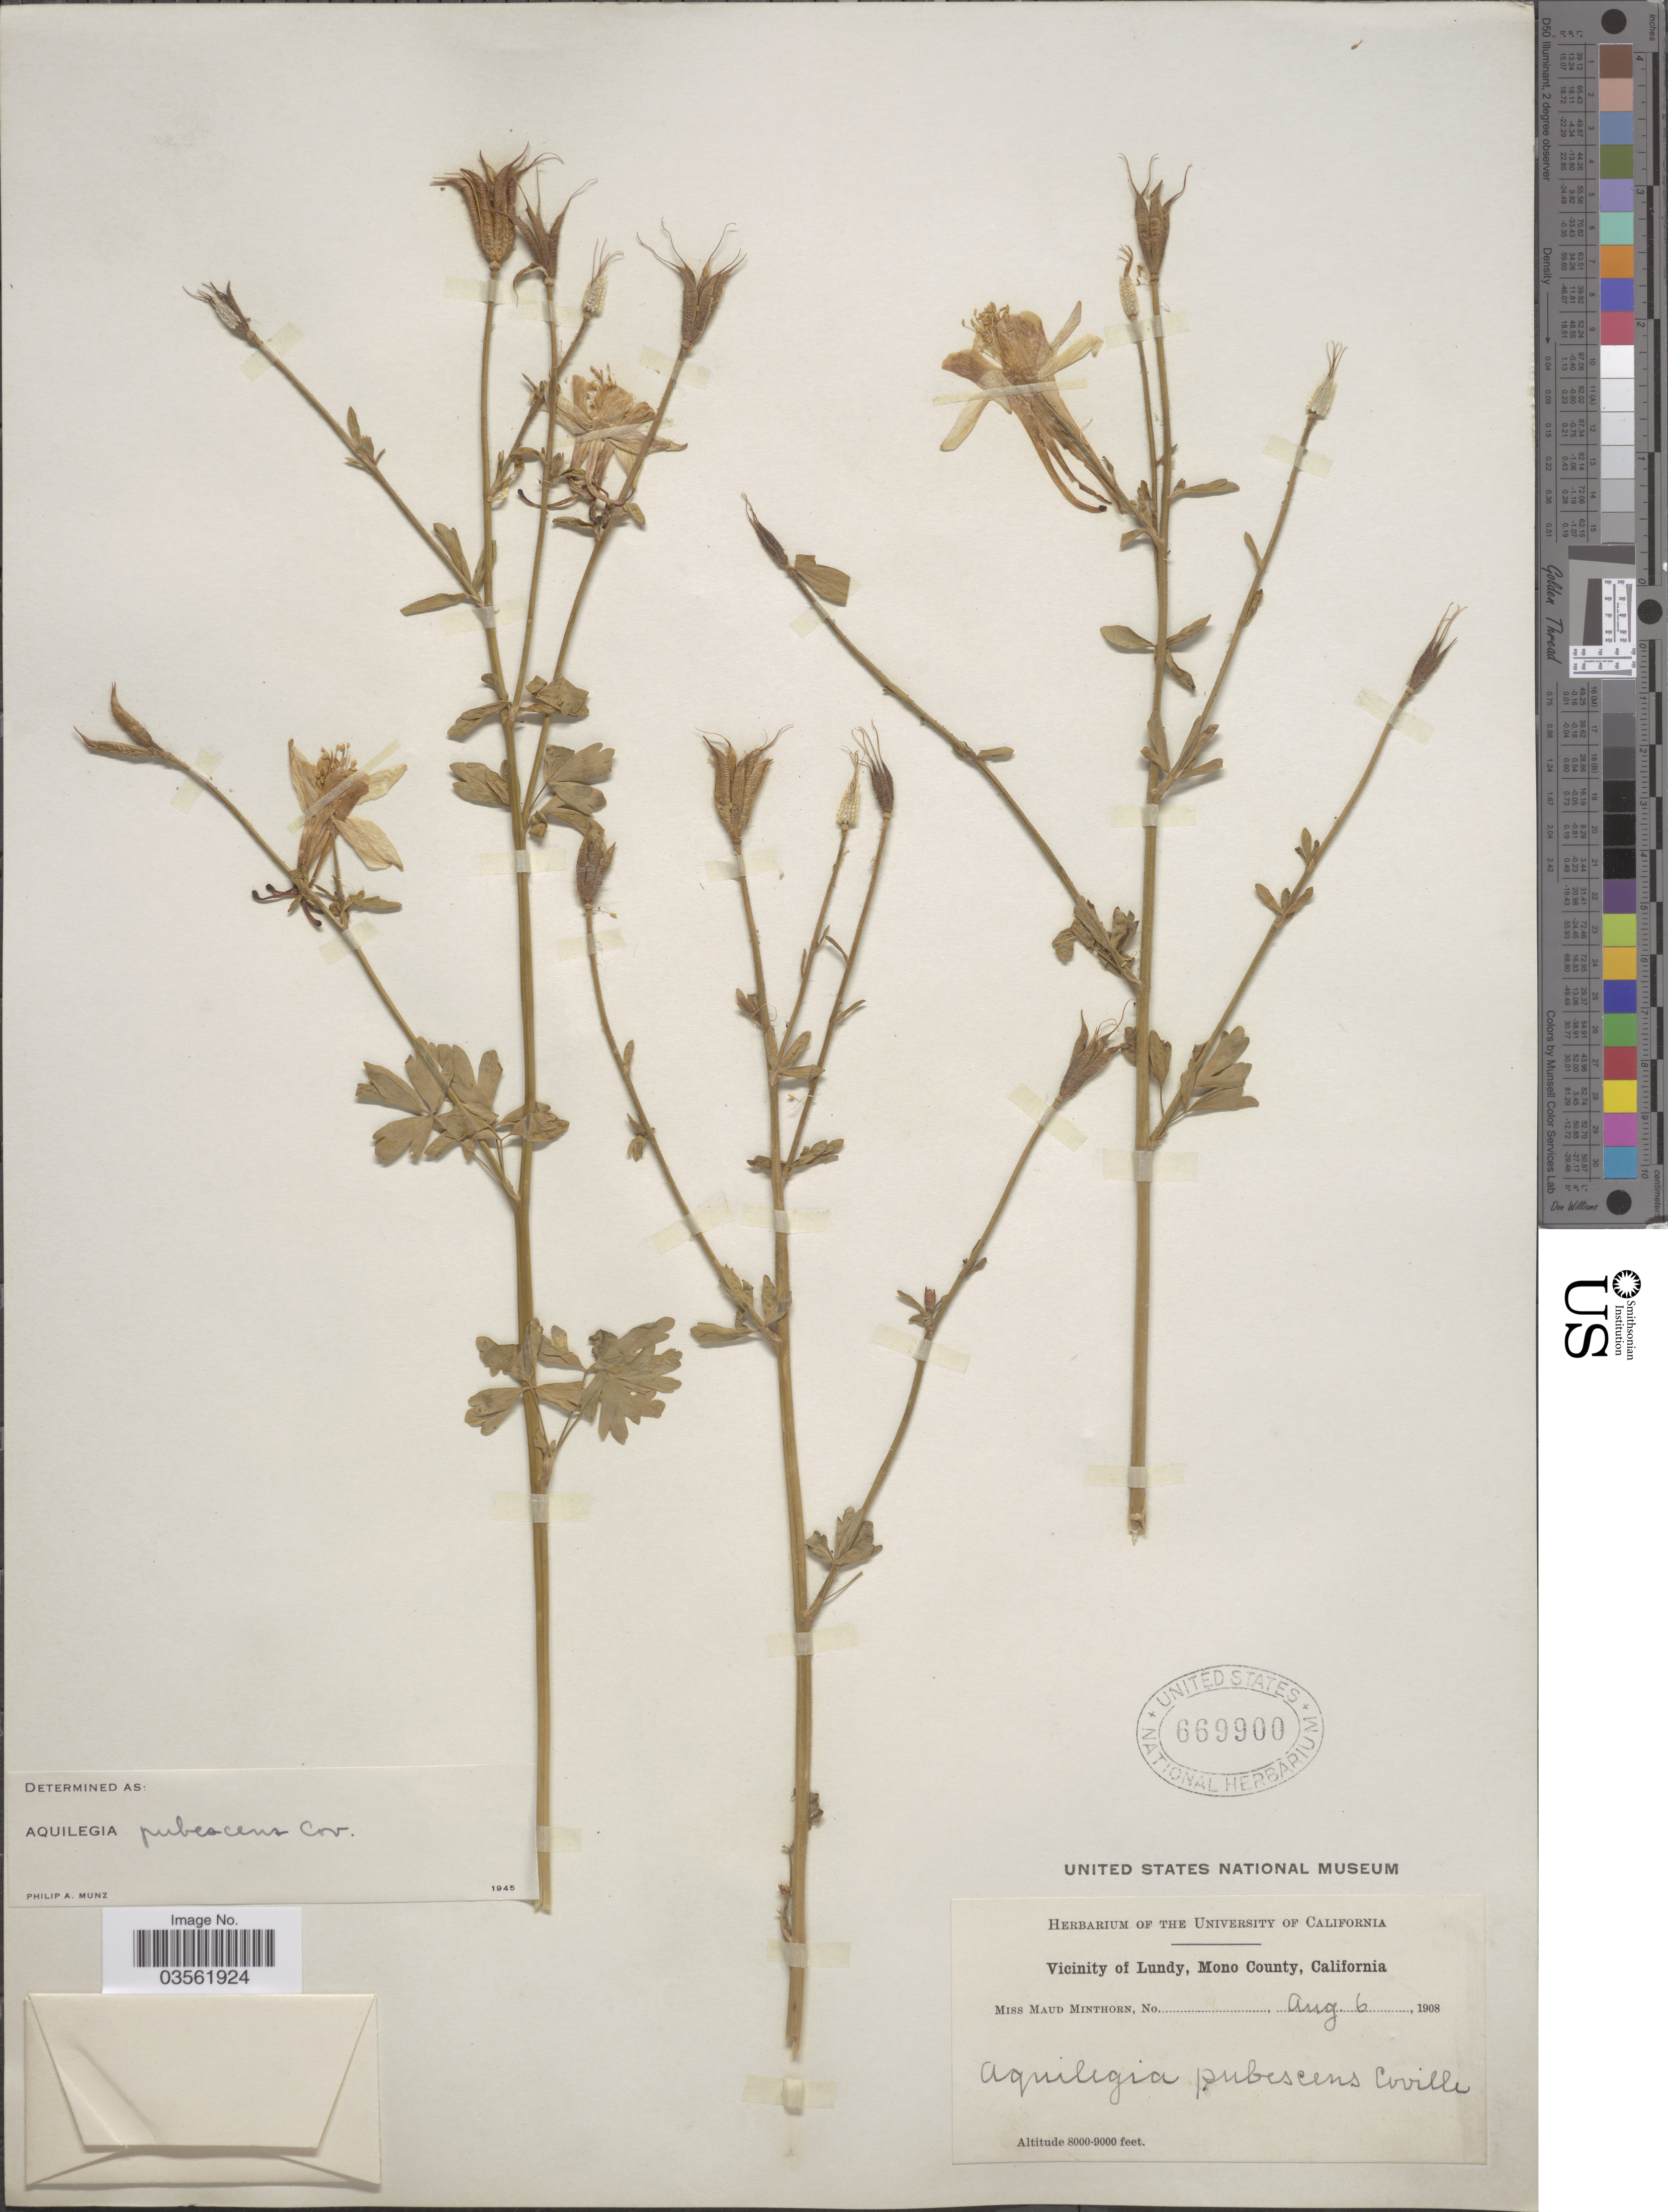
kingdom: Plantae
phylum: Tracheophyta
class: Magnoliopsida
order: Ranunculales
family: Ranunculaceae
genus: Aquilegia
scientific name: Aquilegia pubescens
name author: Coville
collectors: M. Minthorn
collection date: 1908-08-06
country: United States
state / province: California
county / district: Mono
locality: Vicinity of Lundy, Mono County.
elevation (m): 2438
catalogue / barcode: US 669900